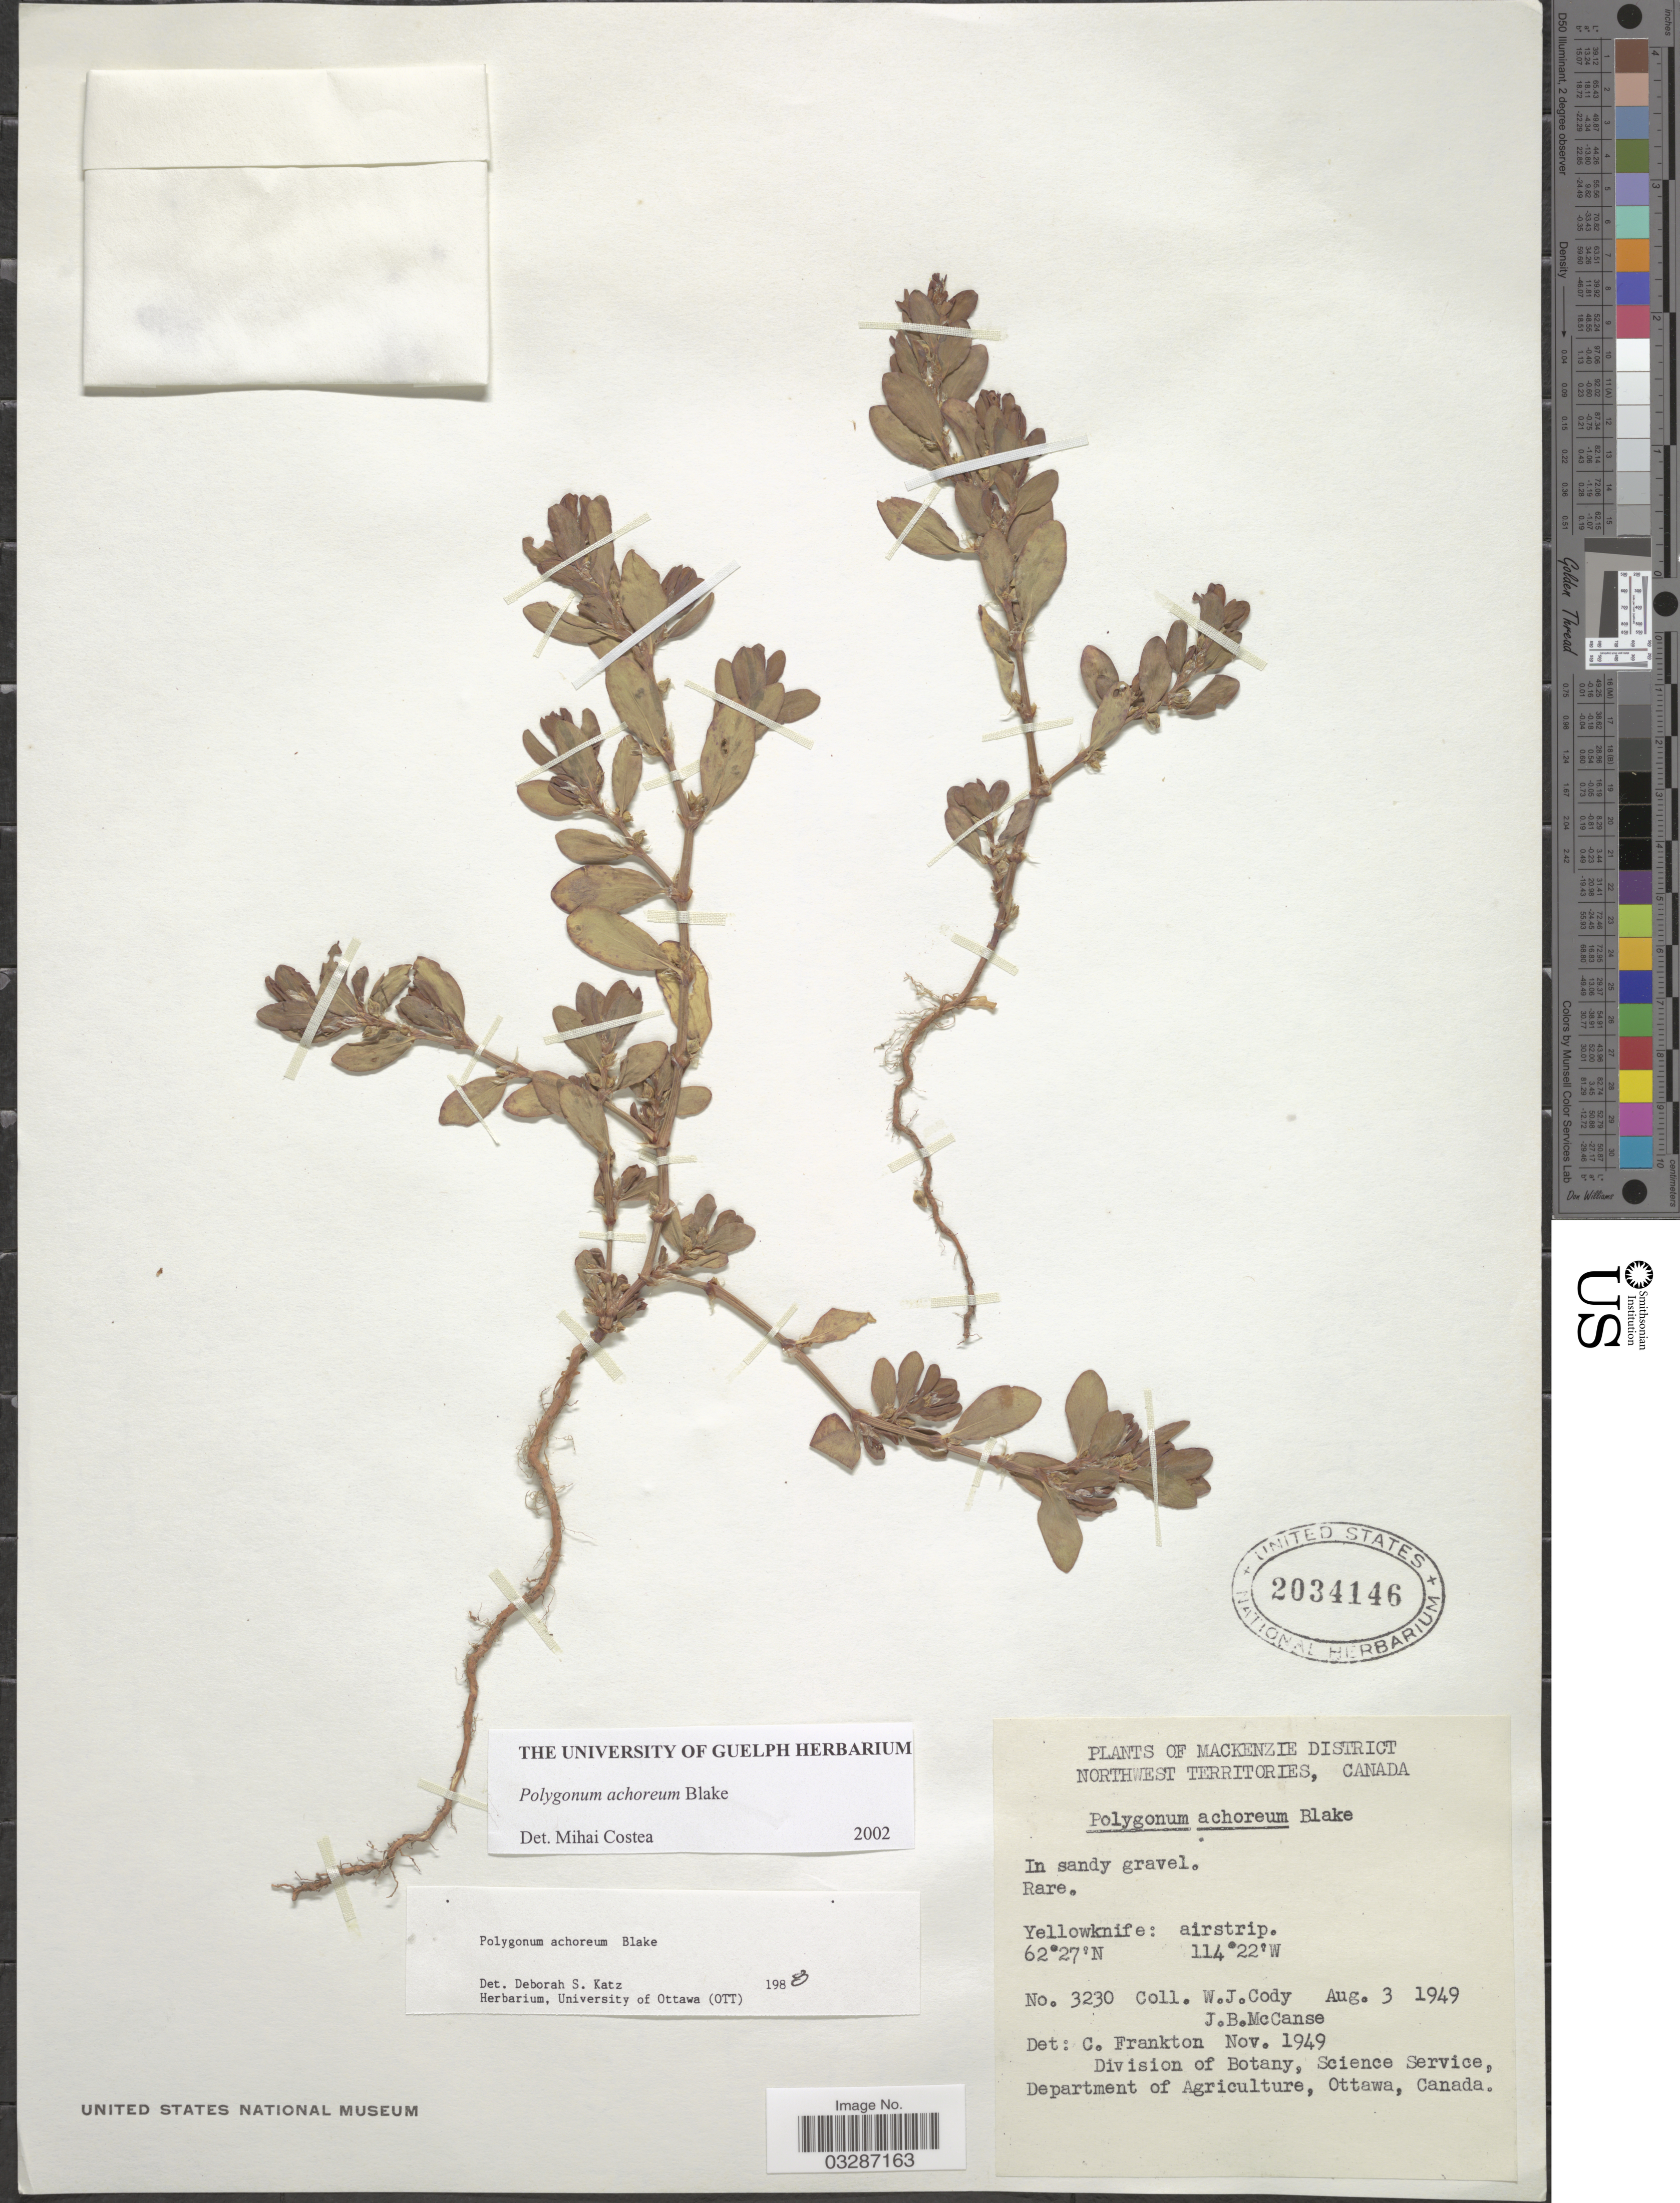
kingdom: Plantae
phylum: Tracheophyta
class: Magnoliopsida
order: Caryophyllales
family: Polygonaceae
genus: Polygonum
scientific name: Polygonum achoreum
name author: S.F. Blake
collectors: W. Cody & J. McCanse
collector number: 3230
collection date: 1949-08-03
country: Canada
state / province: Northwest Territories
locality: Mackenzie District. Yellowknife: airstrip.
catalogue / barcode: US 2034146